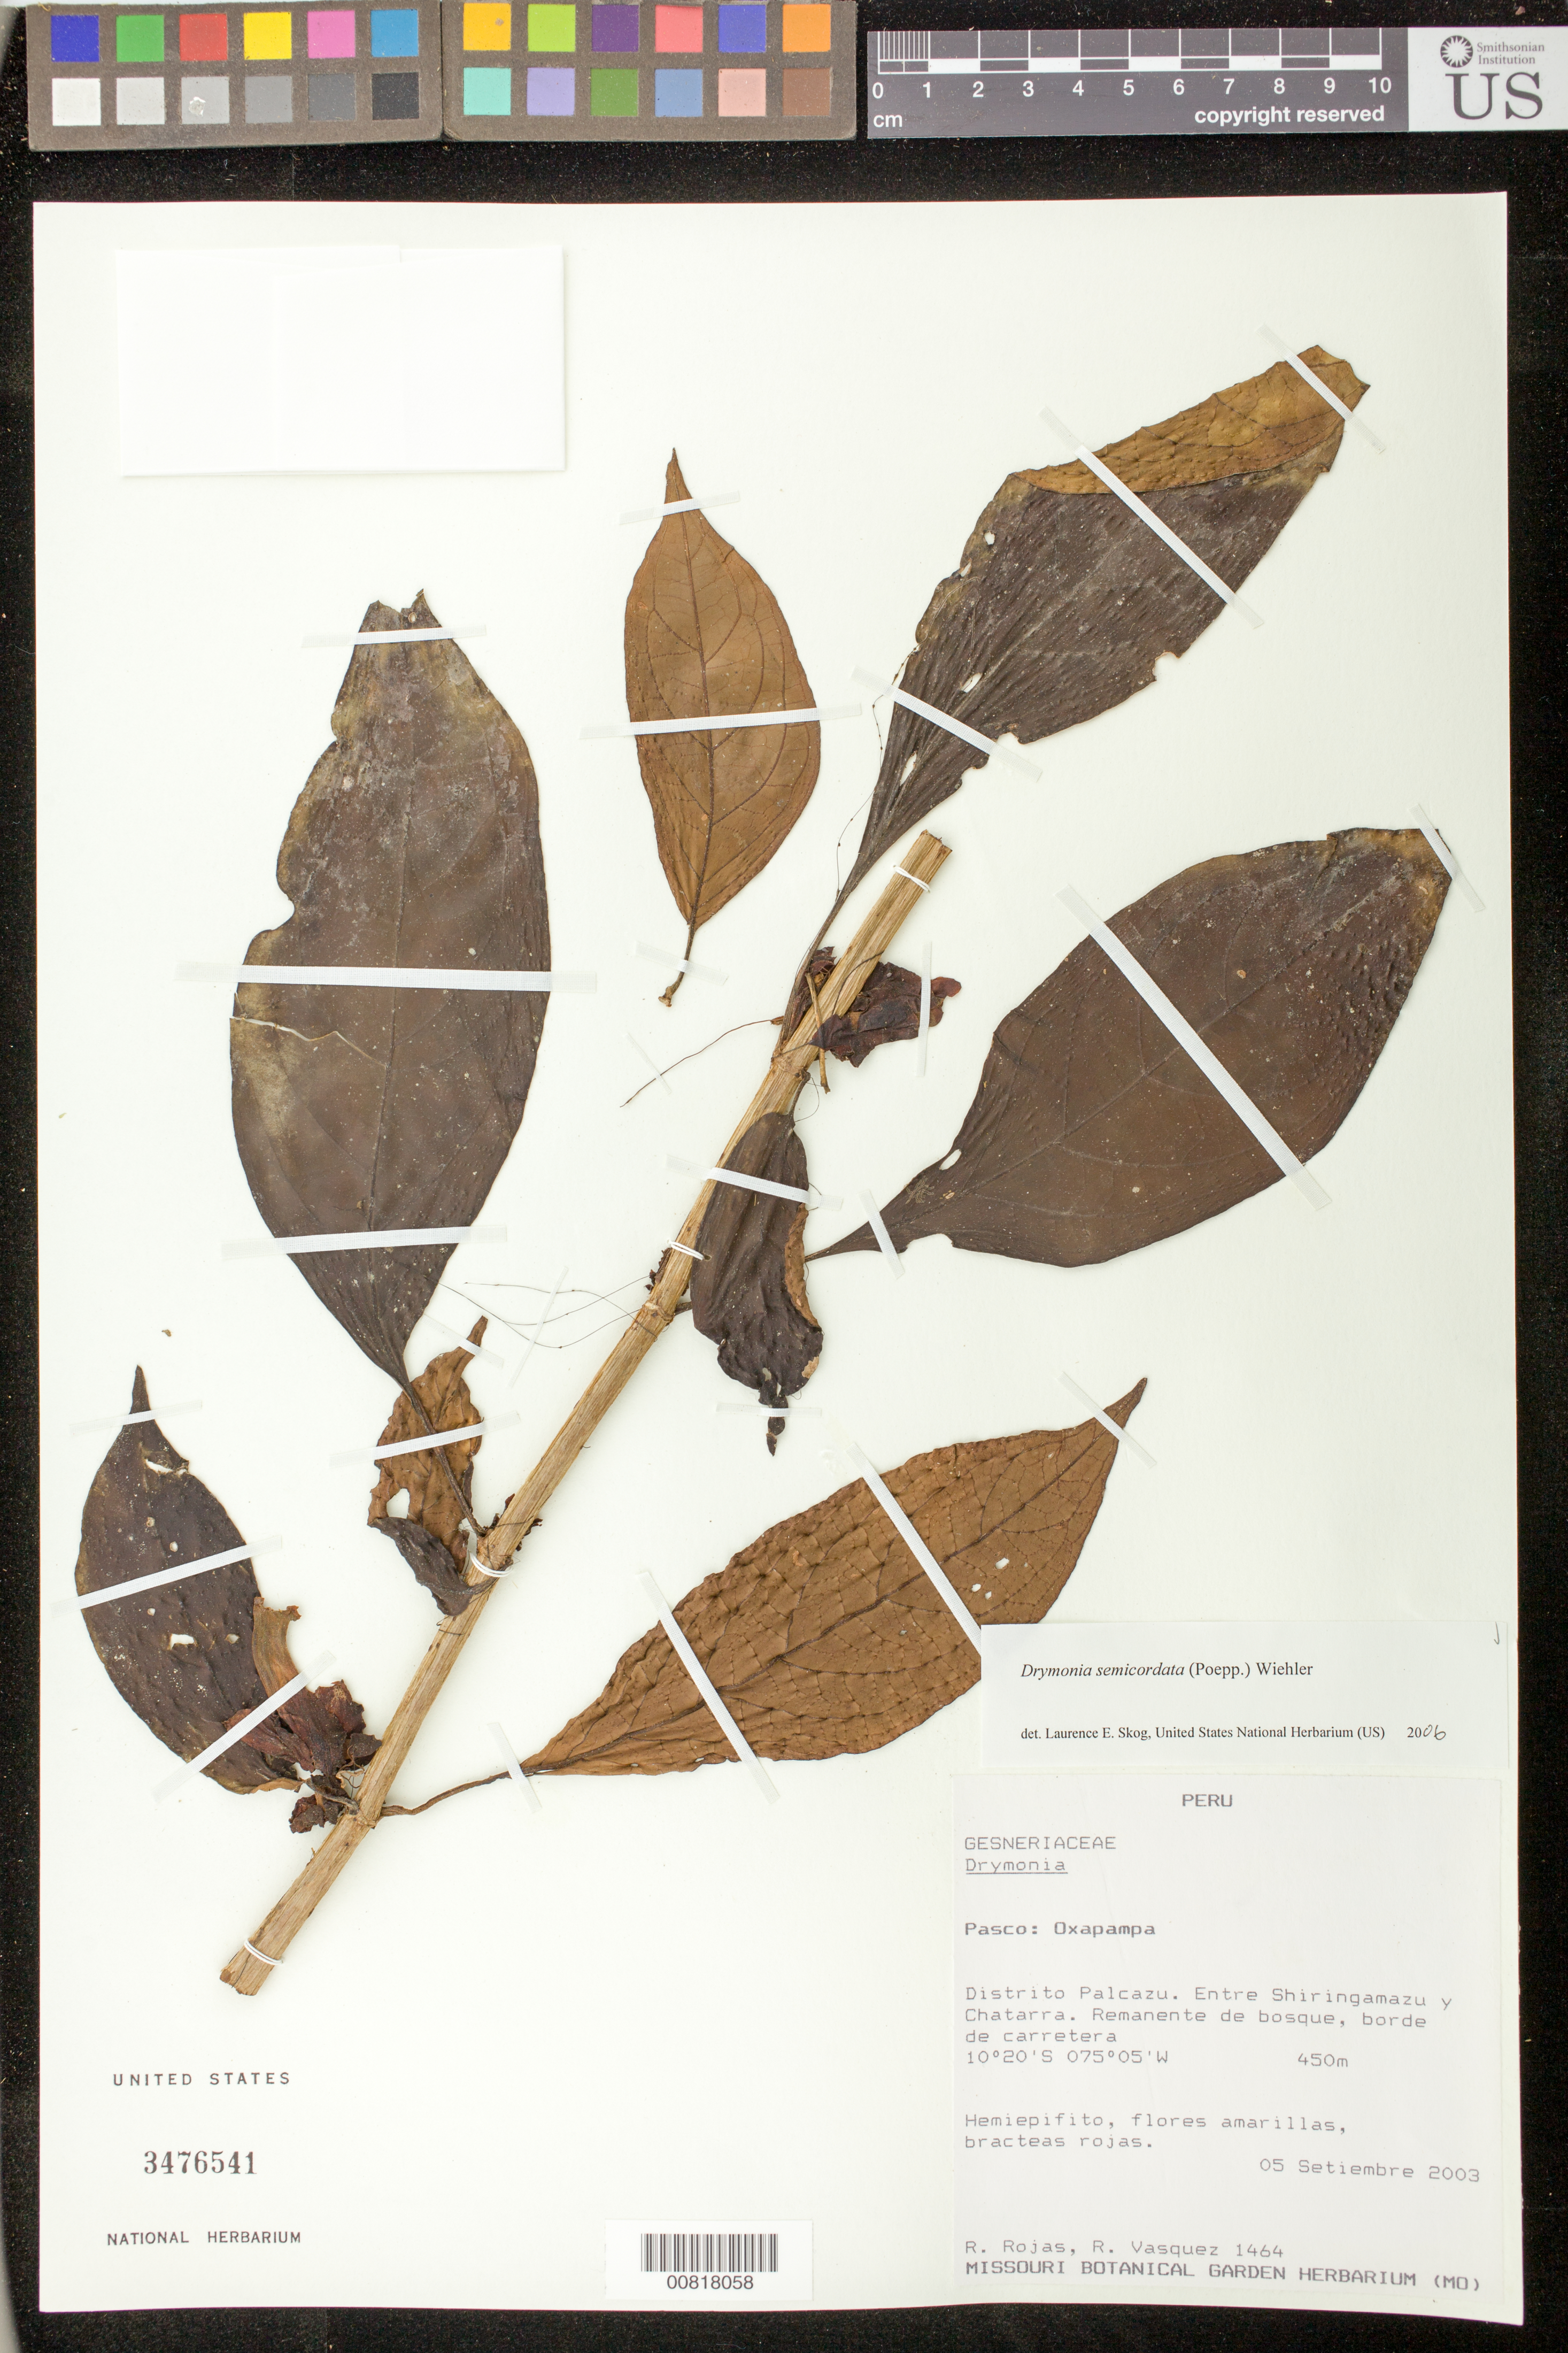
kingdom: Plantae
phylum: Tracheophyta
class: Magnoliopsida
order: Lamiales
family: Gesneriaceae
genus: Drymonia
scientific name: Drymonia semicordata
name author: (Poepp.) Wiehler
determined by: Skog, Laurence E.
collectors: R. Rojas & R. Vásquez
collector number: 1464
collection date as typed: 05 Sep 2003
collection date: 2003-09-05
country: Peru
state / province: Pasco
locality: Pasco: Oxapampa. Distrito Palcazu, entre Shiringamazu y Chatarra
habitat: Remanente de bosque, borde de carretera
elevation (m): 450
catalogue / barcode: US 3476541